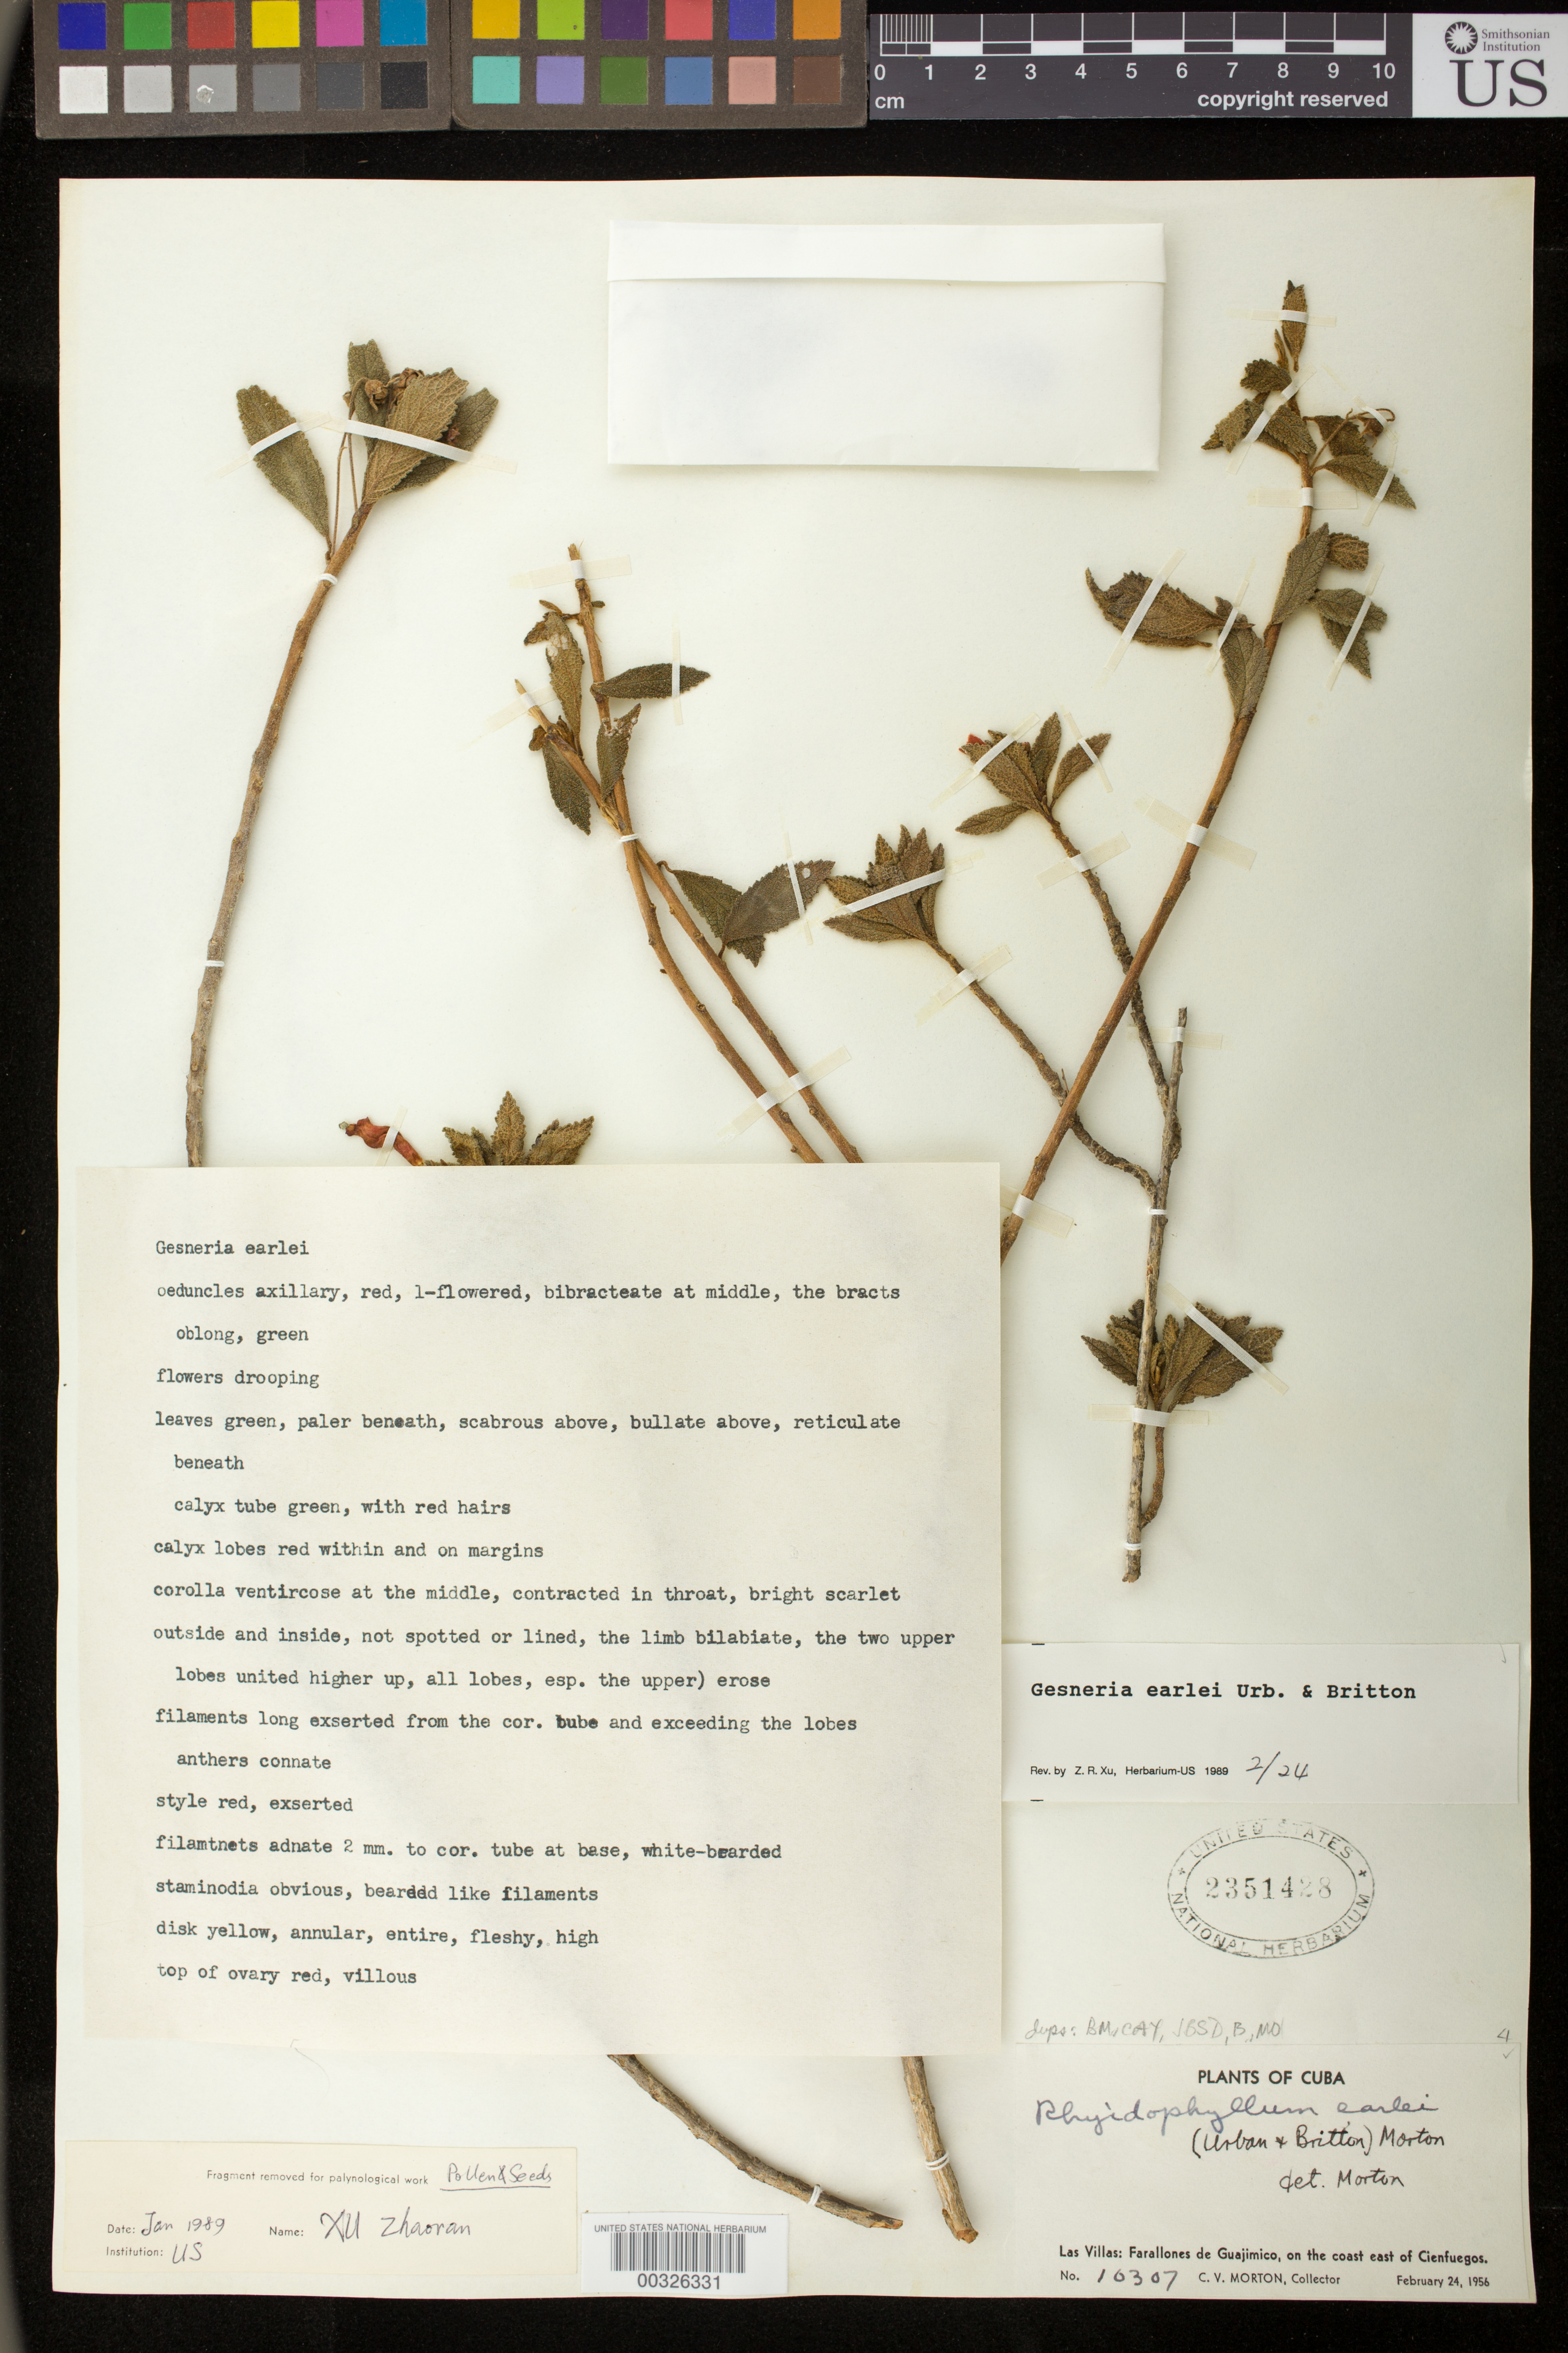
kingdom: Plantae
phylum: Tracheophyta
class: Magnoliopsida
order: Lamiales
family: Gesneriaceae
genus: Gesneria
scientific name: Gesneria earlei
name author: Urb. & Britton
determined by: Skog, Laurence E.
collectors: C. V. Morton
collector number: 10307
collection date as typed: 24 Feb 1956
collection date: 1956-02-24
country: Cuba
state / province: Las Villas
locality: Farallones de Guajimico, on the coast E of Cienfuegos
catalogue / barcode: US 2351428